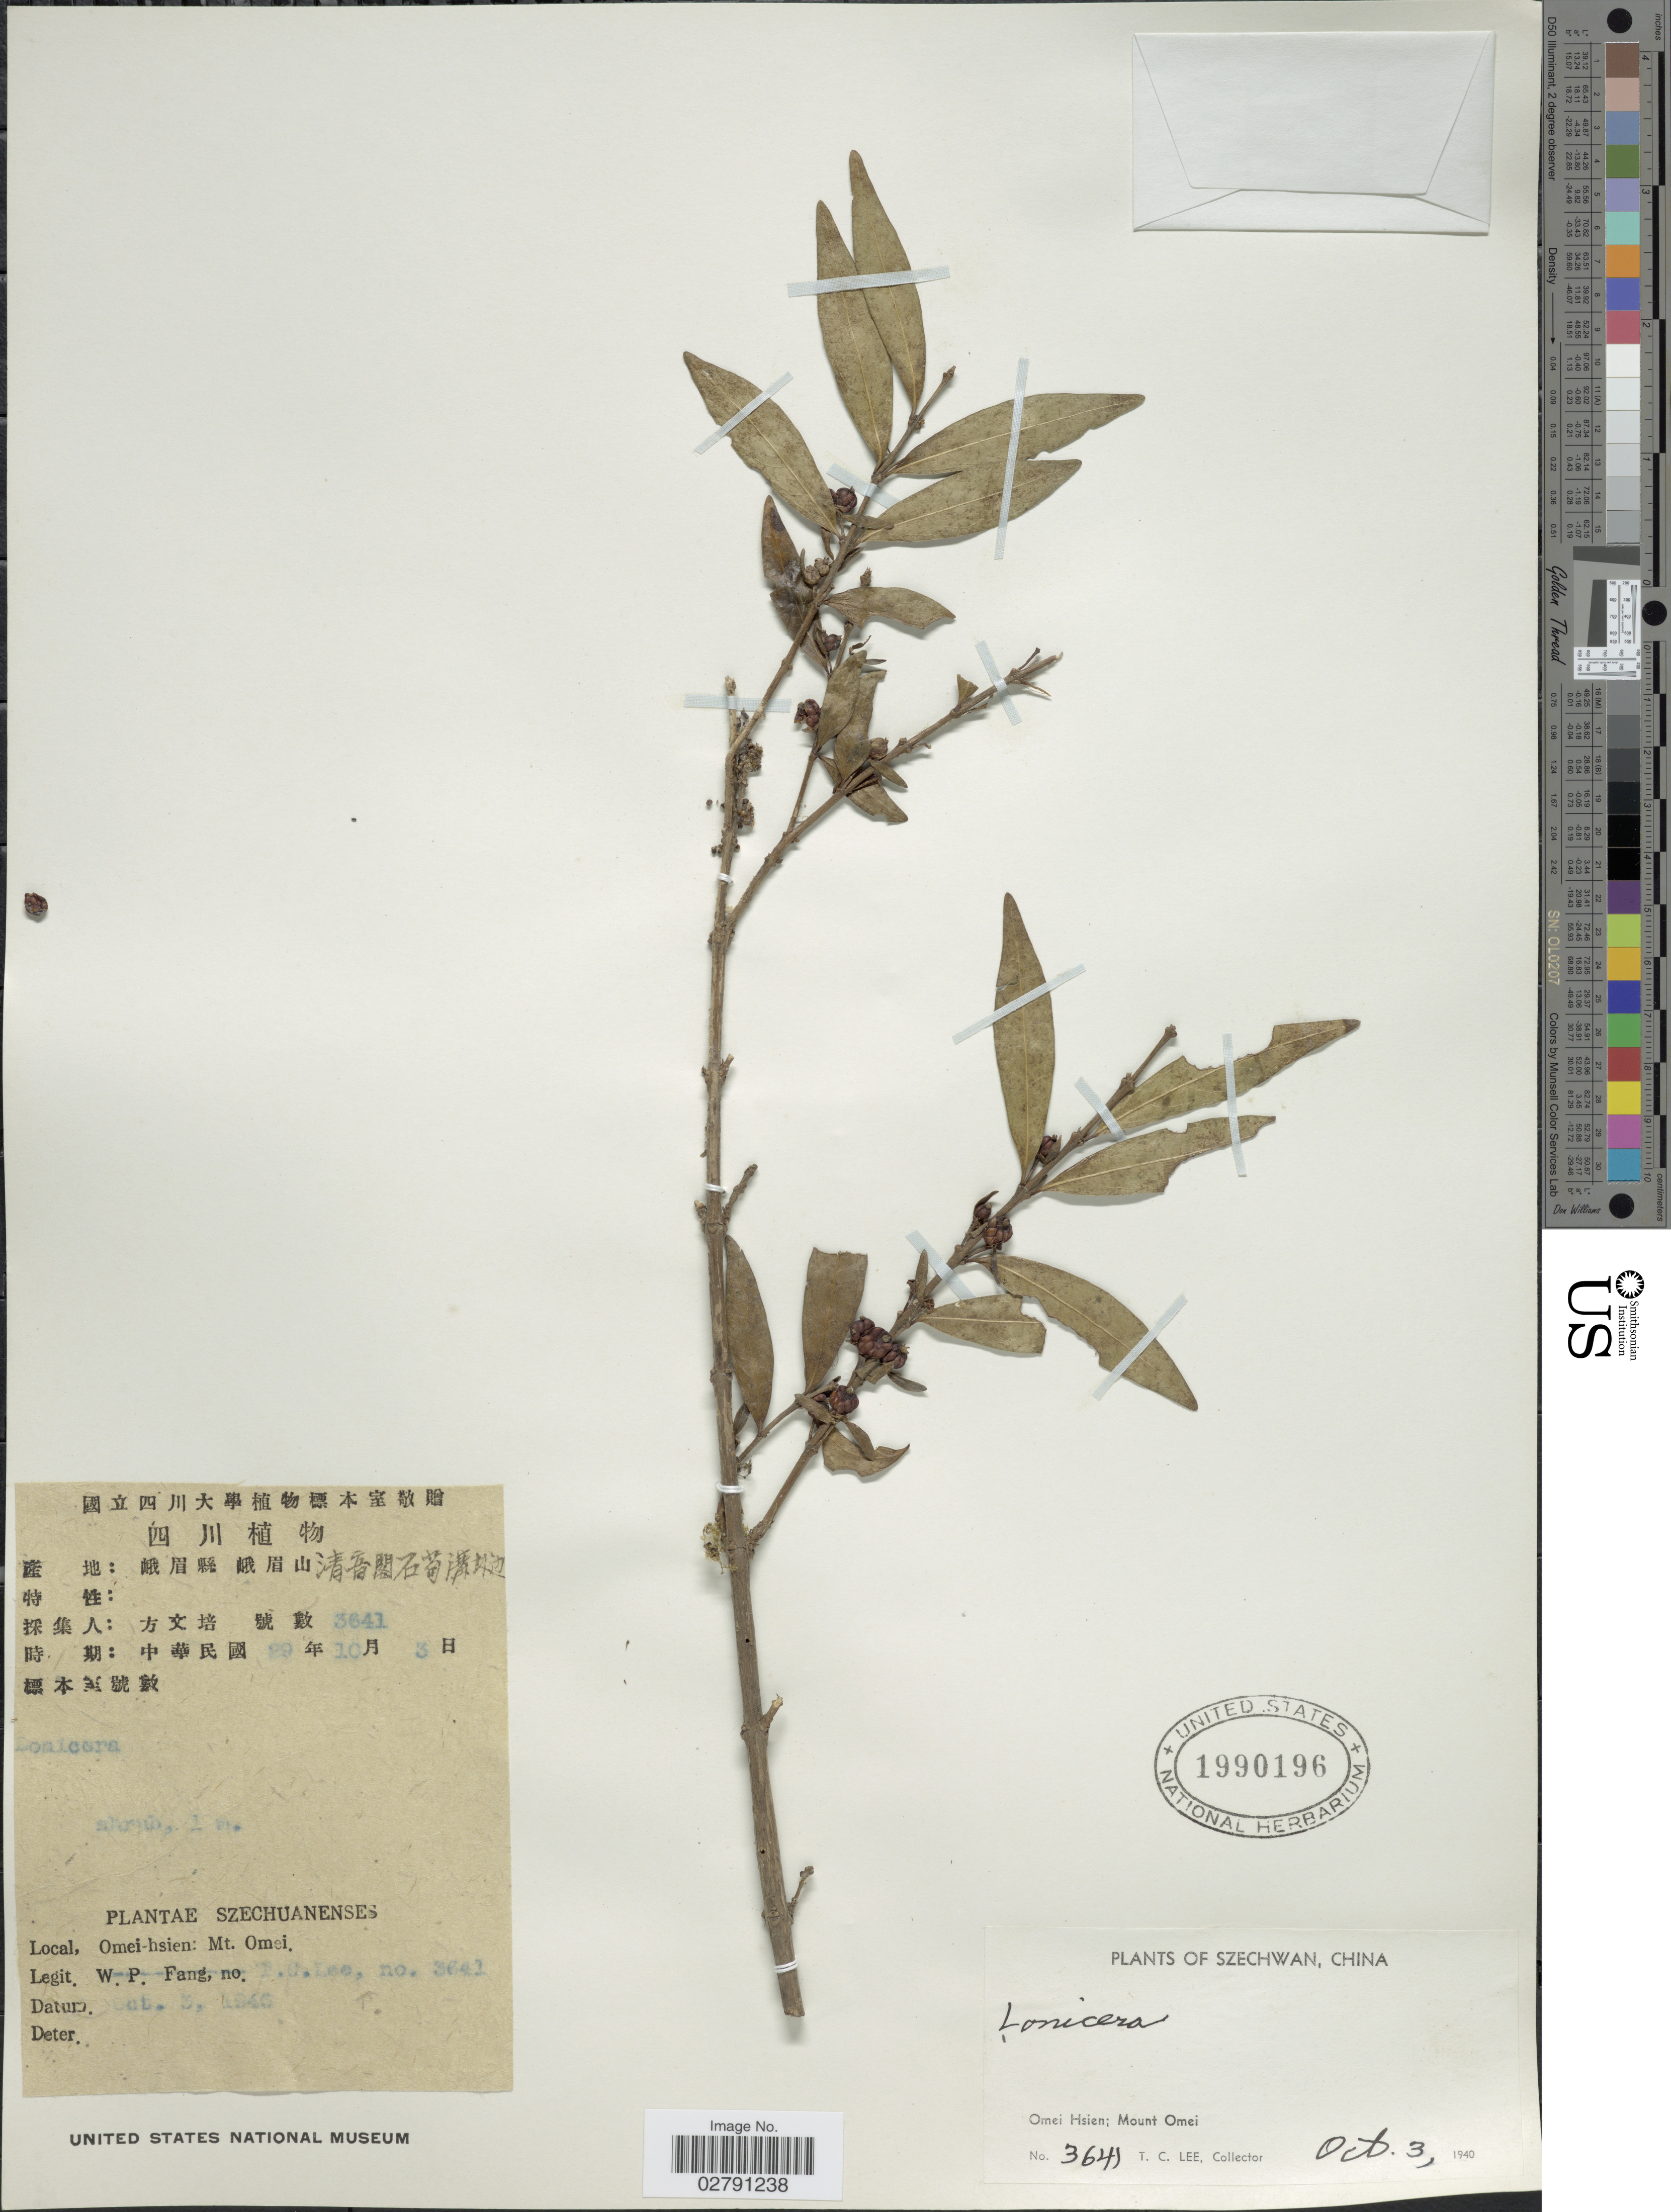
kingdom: Plantae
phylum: Tracheophyta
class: Magnoliopsida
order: Dipsacales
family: Caprifoliaceae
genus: Lonicera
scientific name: Lonicera sp.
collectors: T. Lee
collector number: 3641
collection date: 1940-10-03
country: China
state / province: Sichuan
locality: Szechwan. Omei Hsien; Mount Omei.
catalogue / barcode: US 1990196